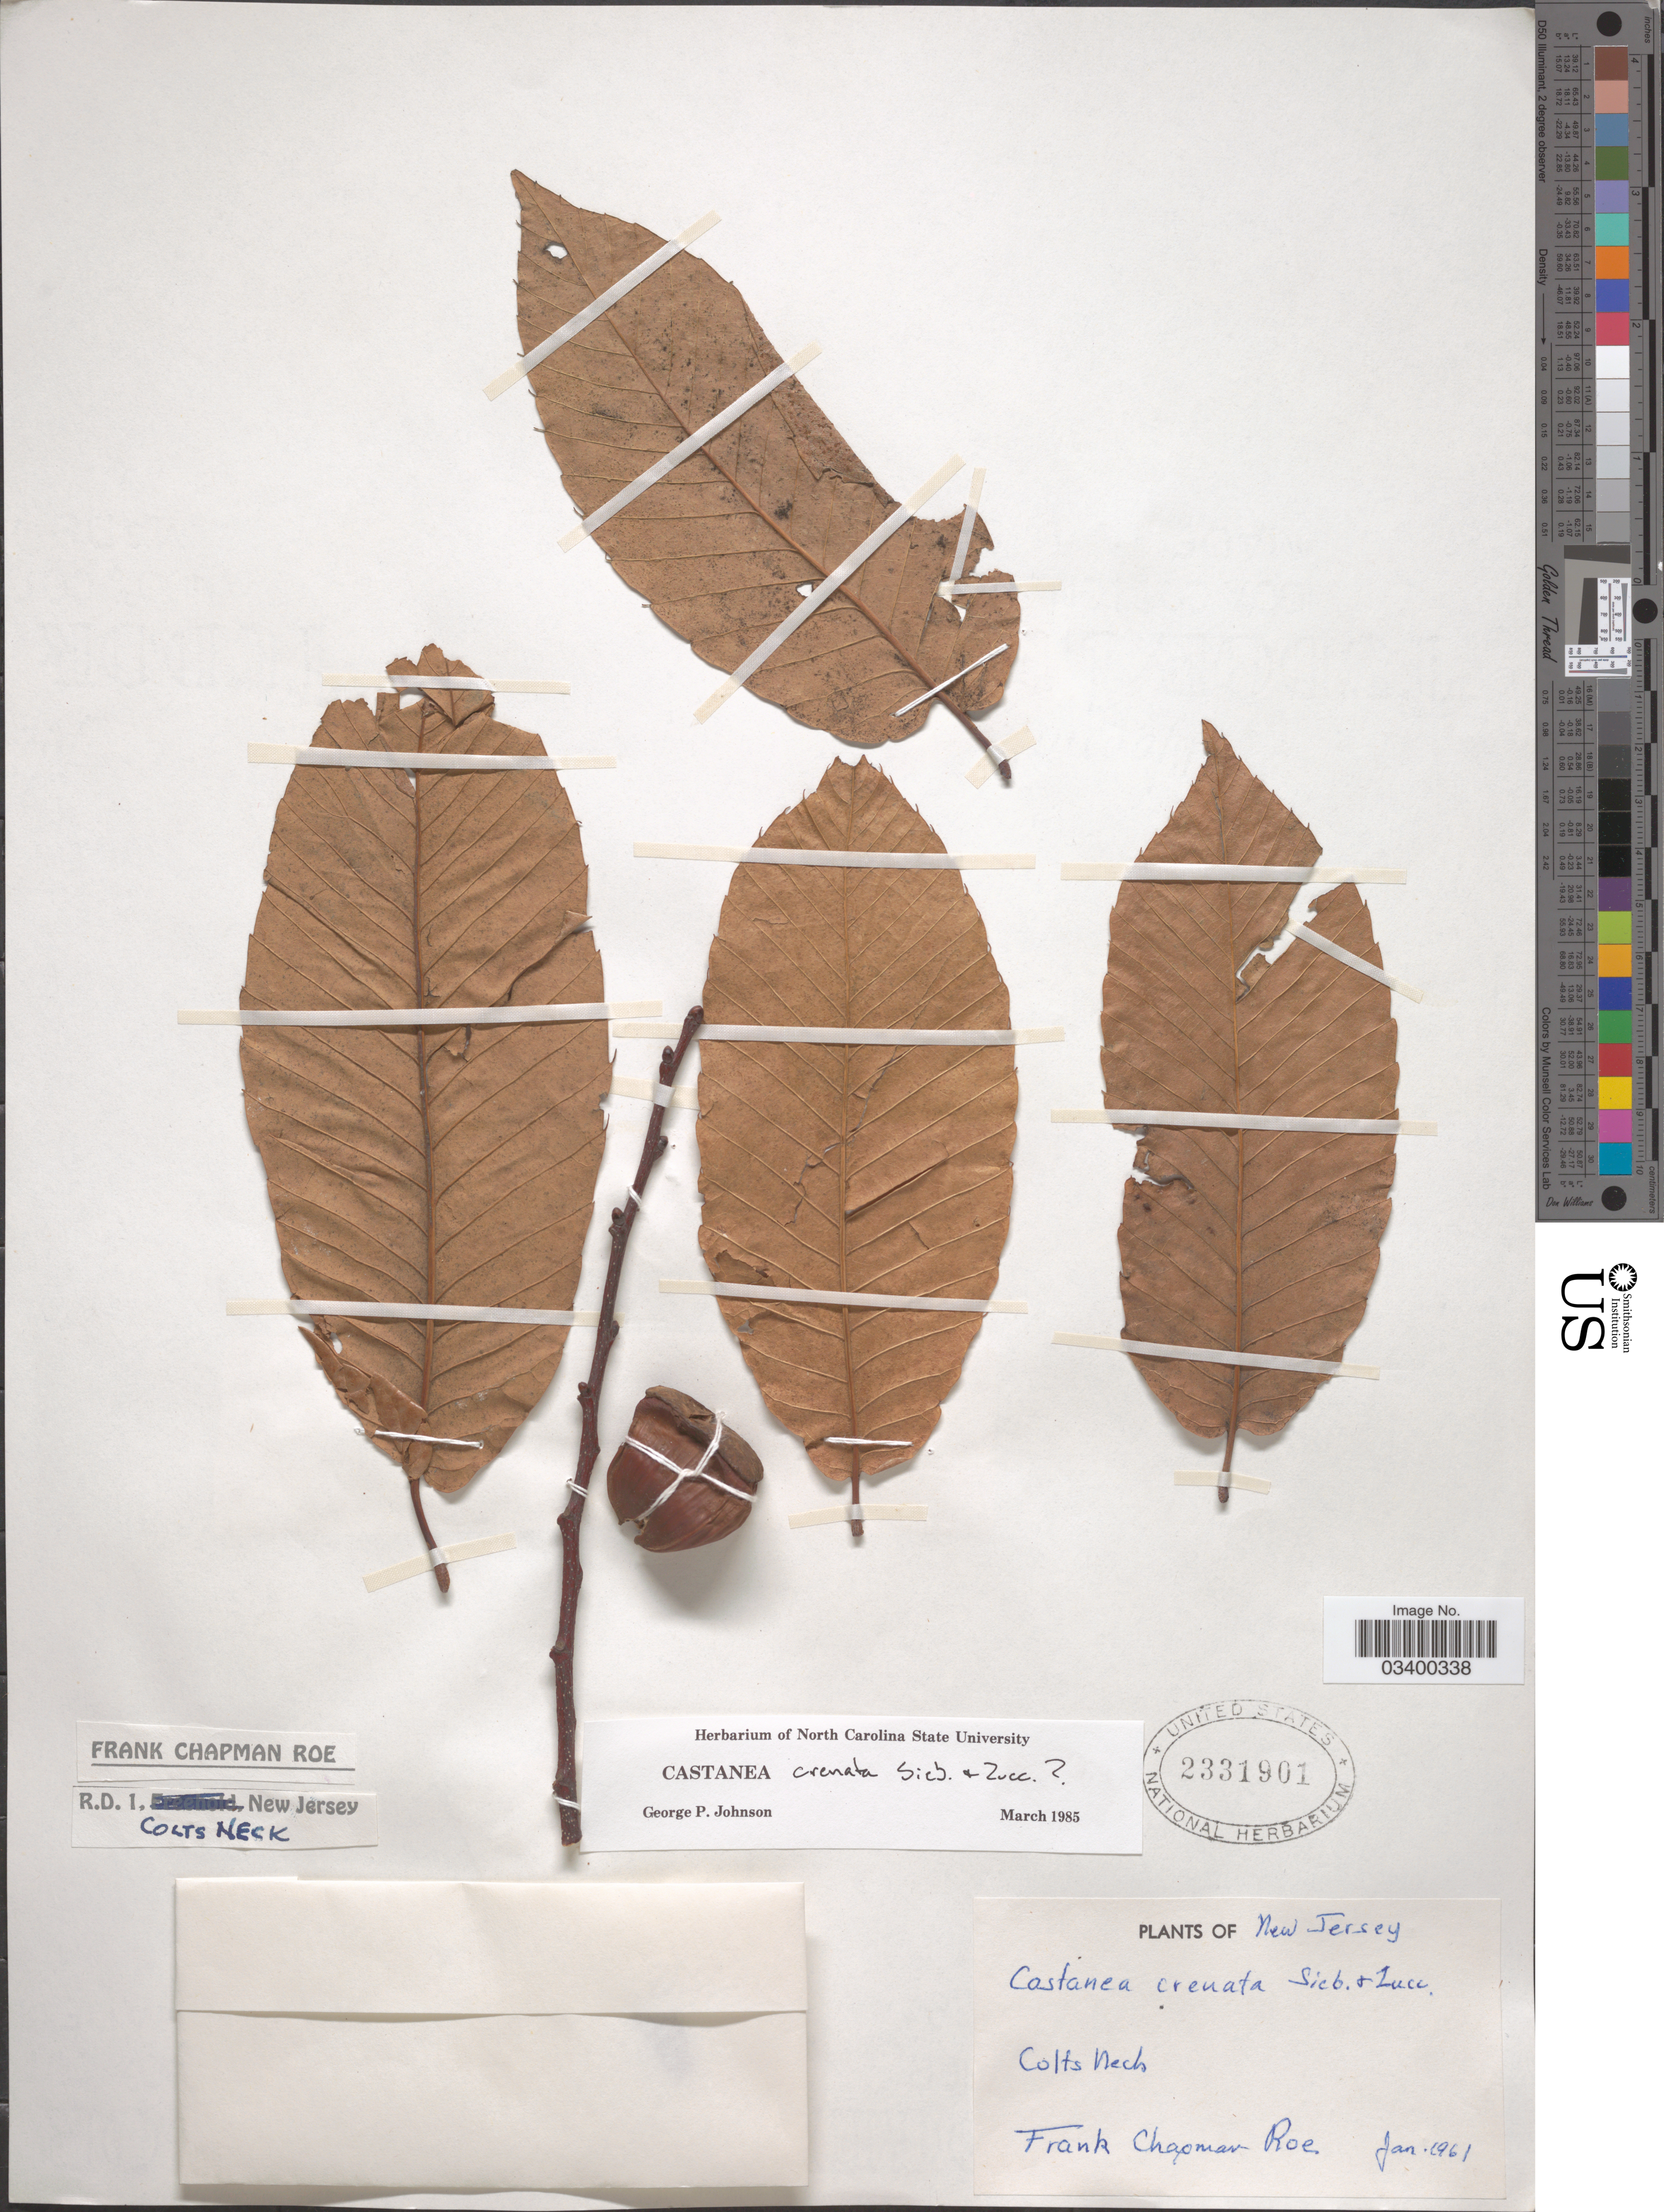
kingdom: Plantae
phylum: Tracheophyta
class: Magnoliopsida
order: Fagales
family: Fagaceae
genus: Castanea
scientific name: Castanea crenata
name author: Siebold & Zucc.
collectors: F. Chapman Roe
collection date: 1961-01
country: United States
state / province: New Jersey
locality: Colts Neck.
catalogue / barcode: US 2331901